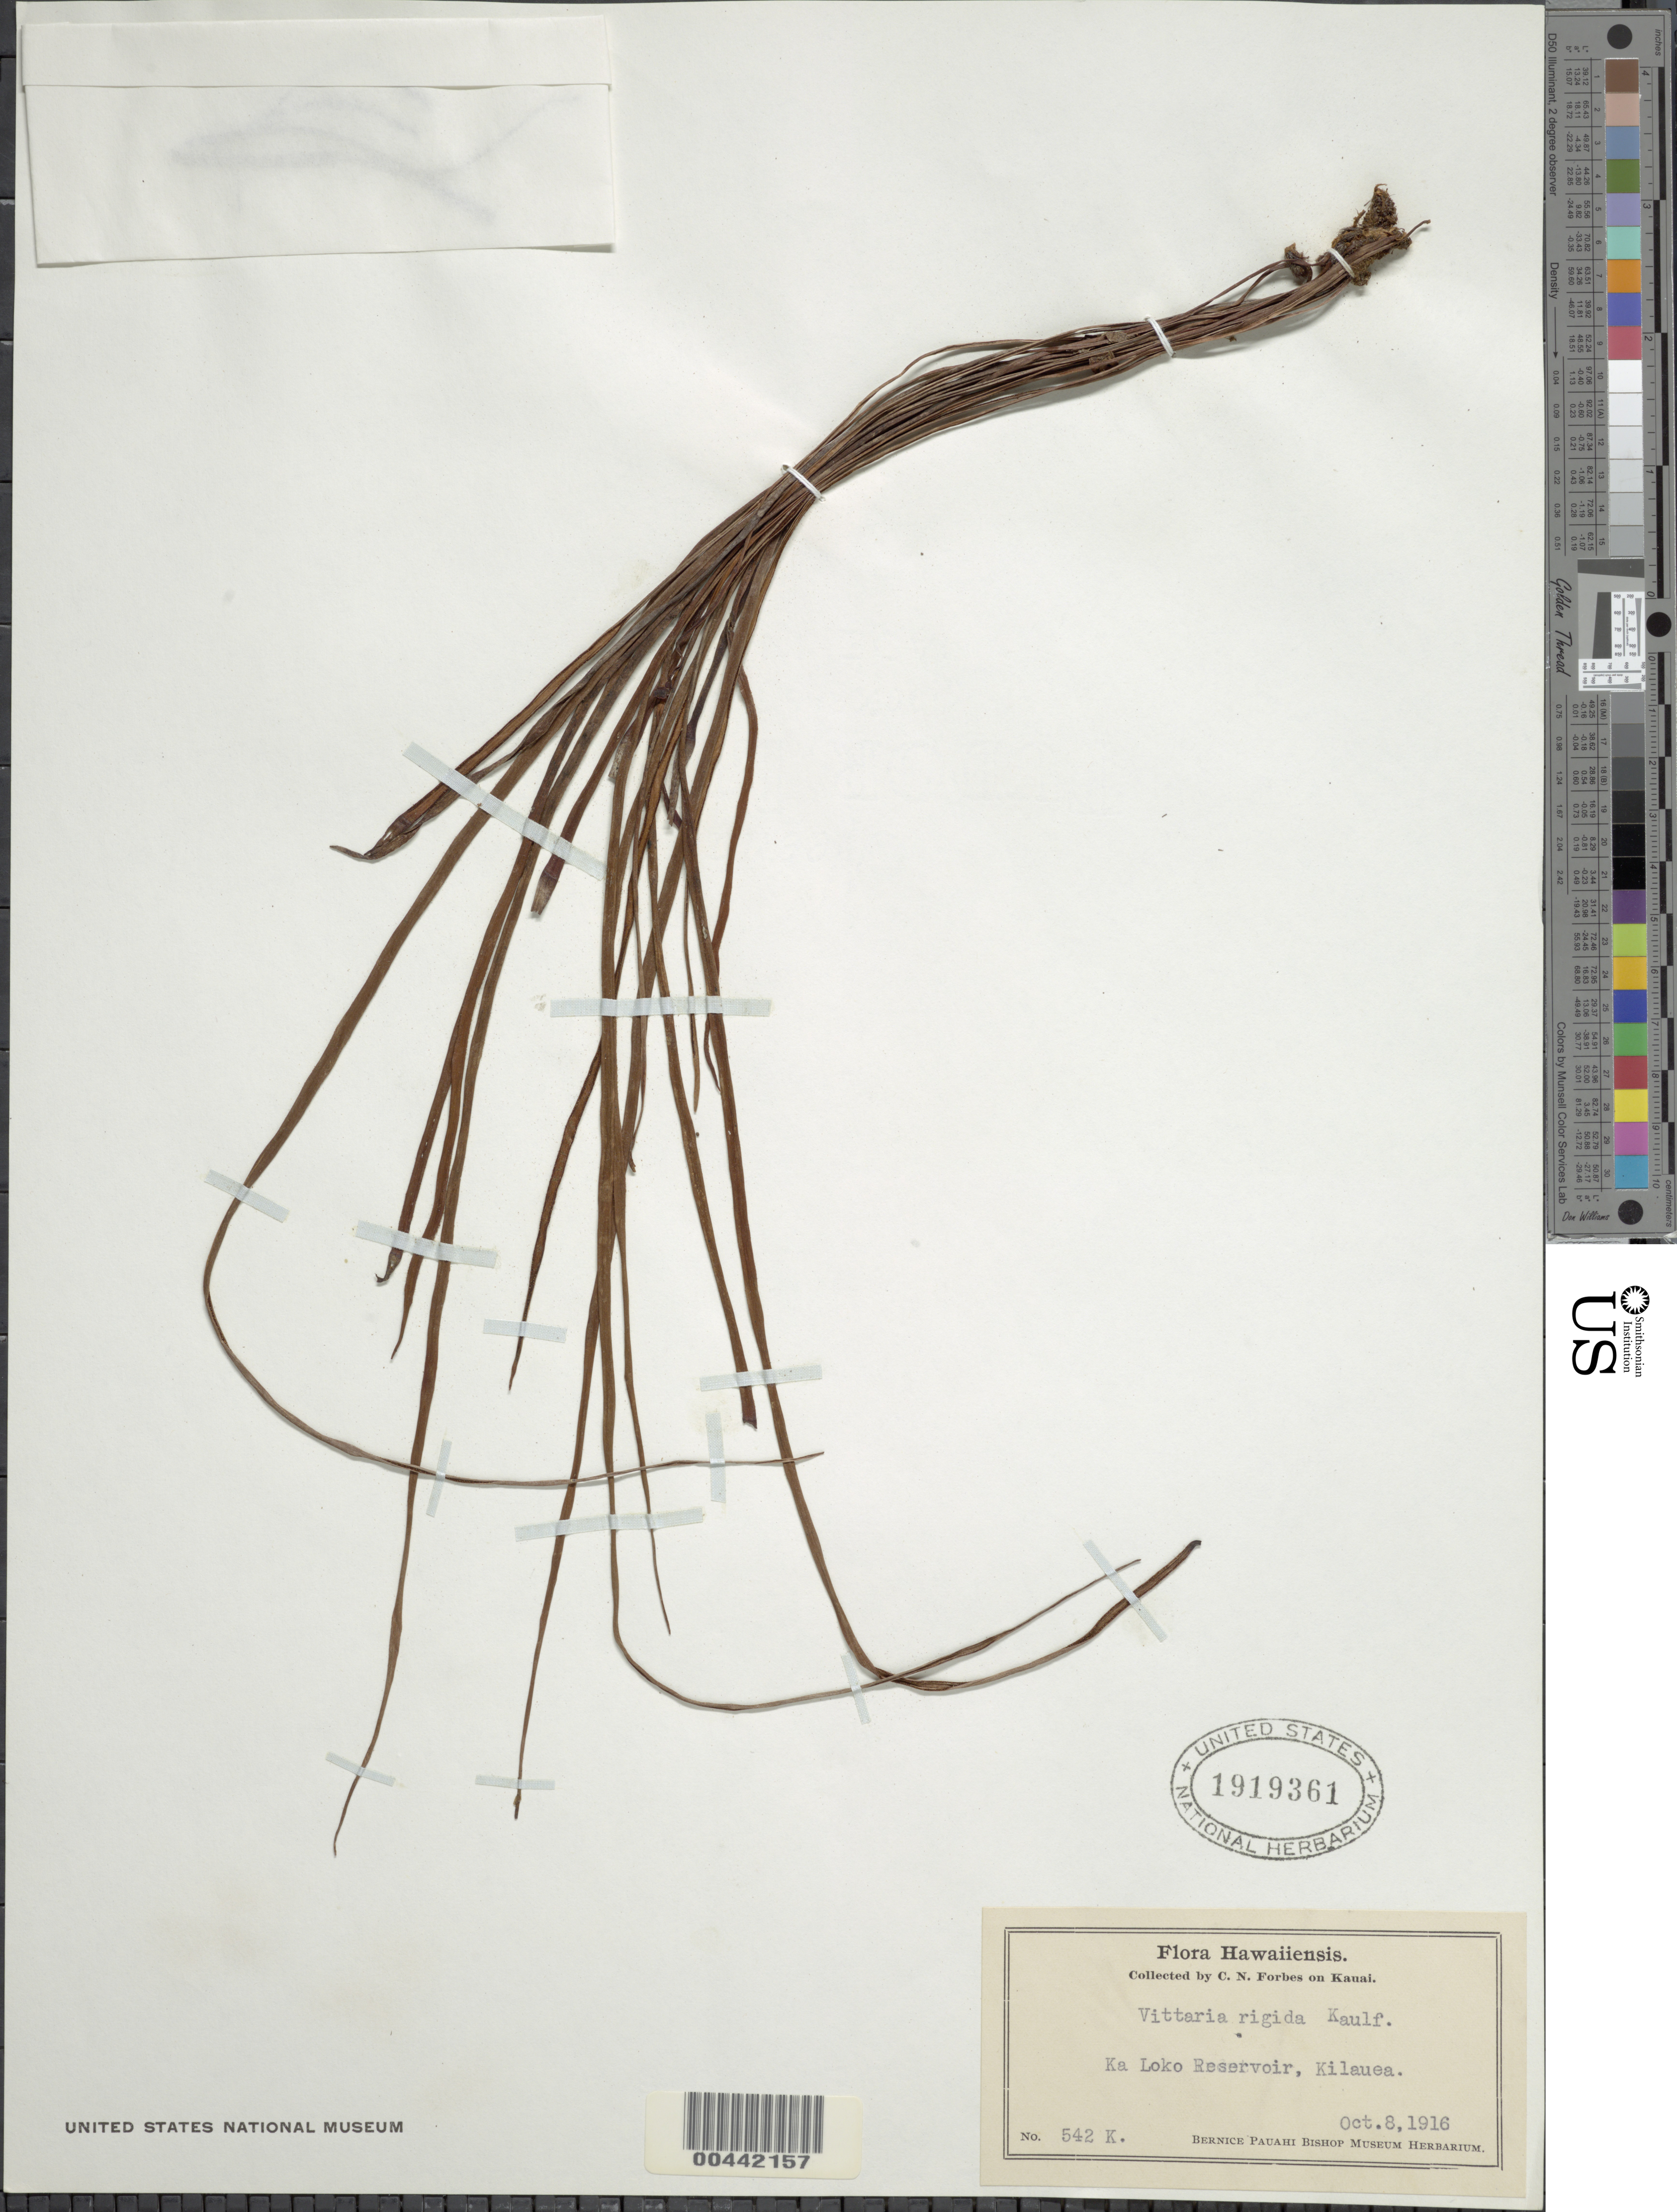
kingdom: Plantae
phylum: Tracheophyta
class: Polypodiopsida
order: Polypodiales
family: Pteridaceae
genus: Haplopteris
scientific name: Haplopteris elongata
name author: (Sw.) Crane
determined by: Wagner, W. L., (BOT), Smithsonian Institution - National Museum of Natural History (UNITED STATES)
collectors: C. N. Forbes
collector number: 542 K.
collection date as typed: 8 Oct 1916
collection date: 1916-10-08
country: United States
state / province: Hawaii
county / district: Kauai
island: Kaua'i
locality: Ka Loko Reservoir, Kilauea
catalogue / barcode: US 1919361